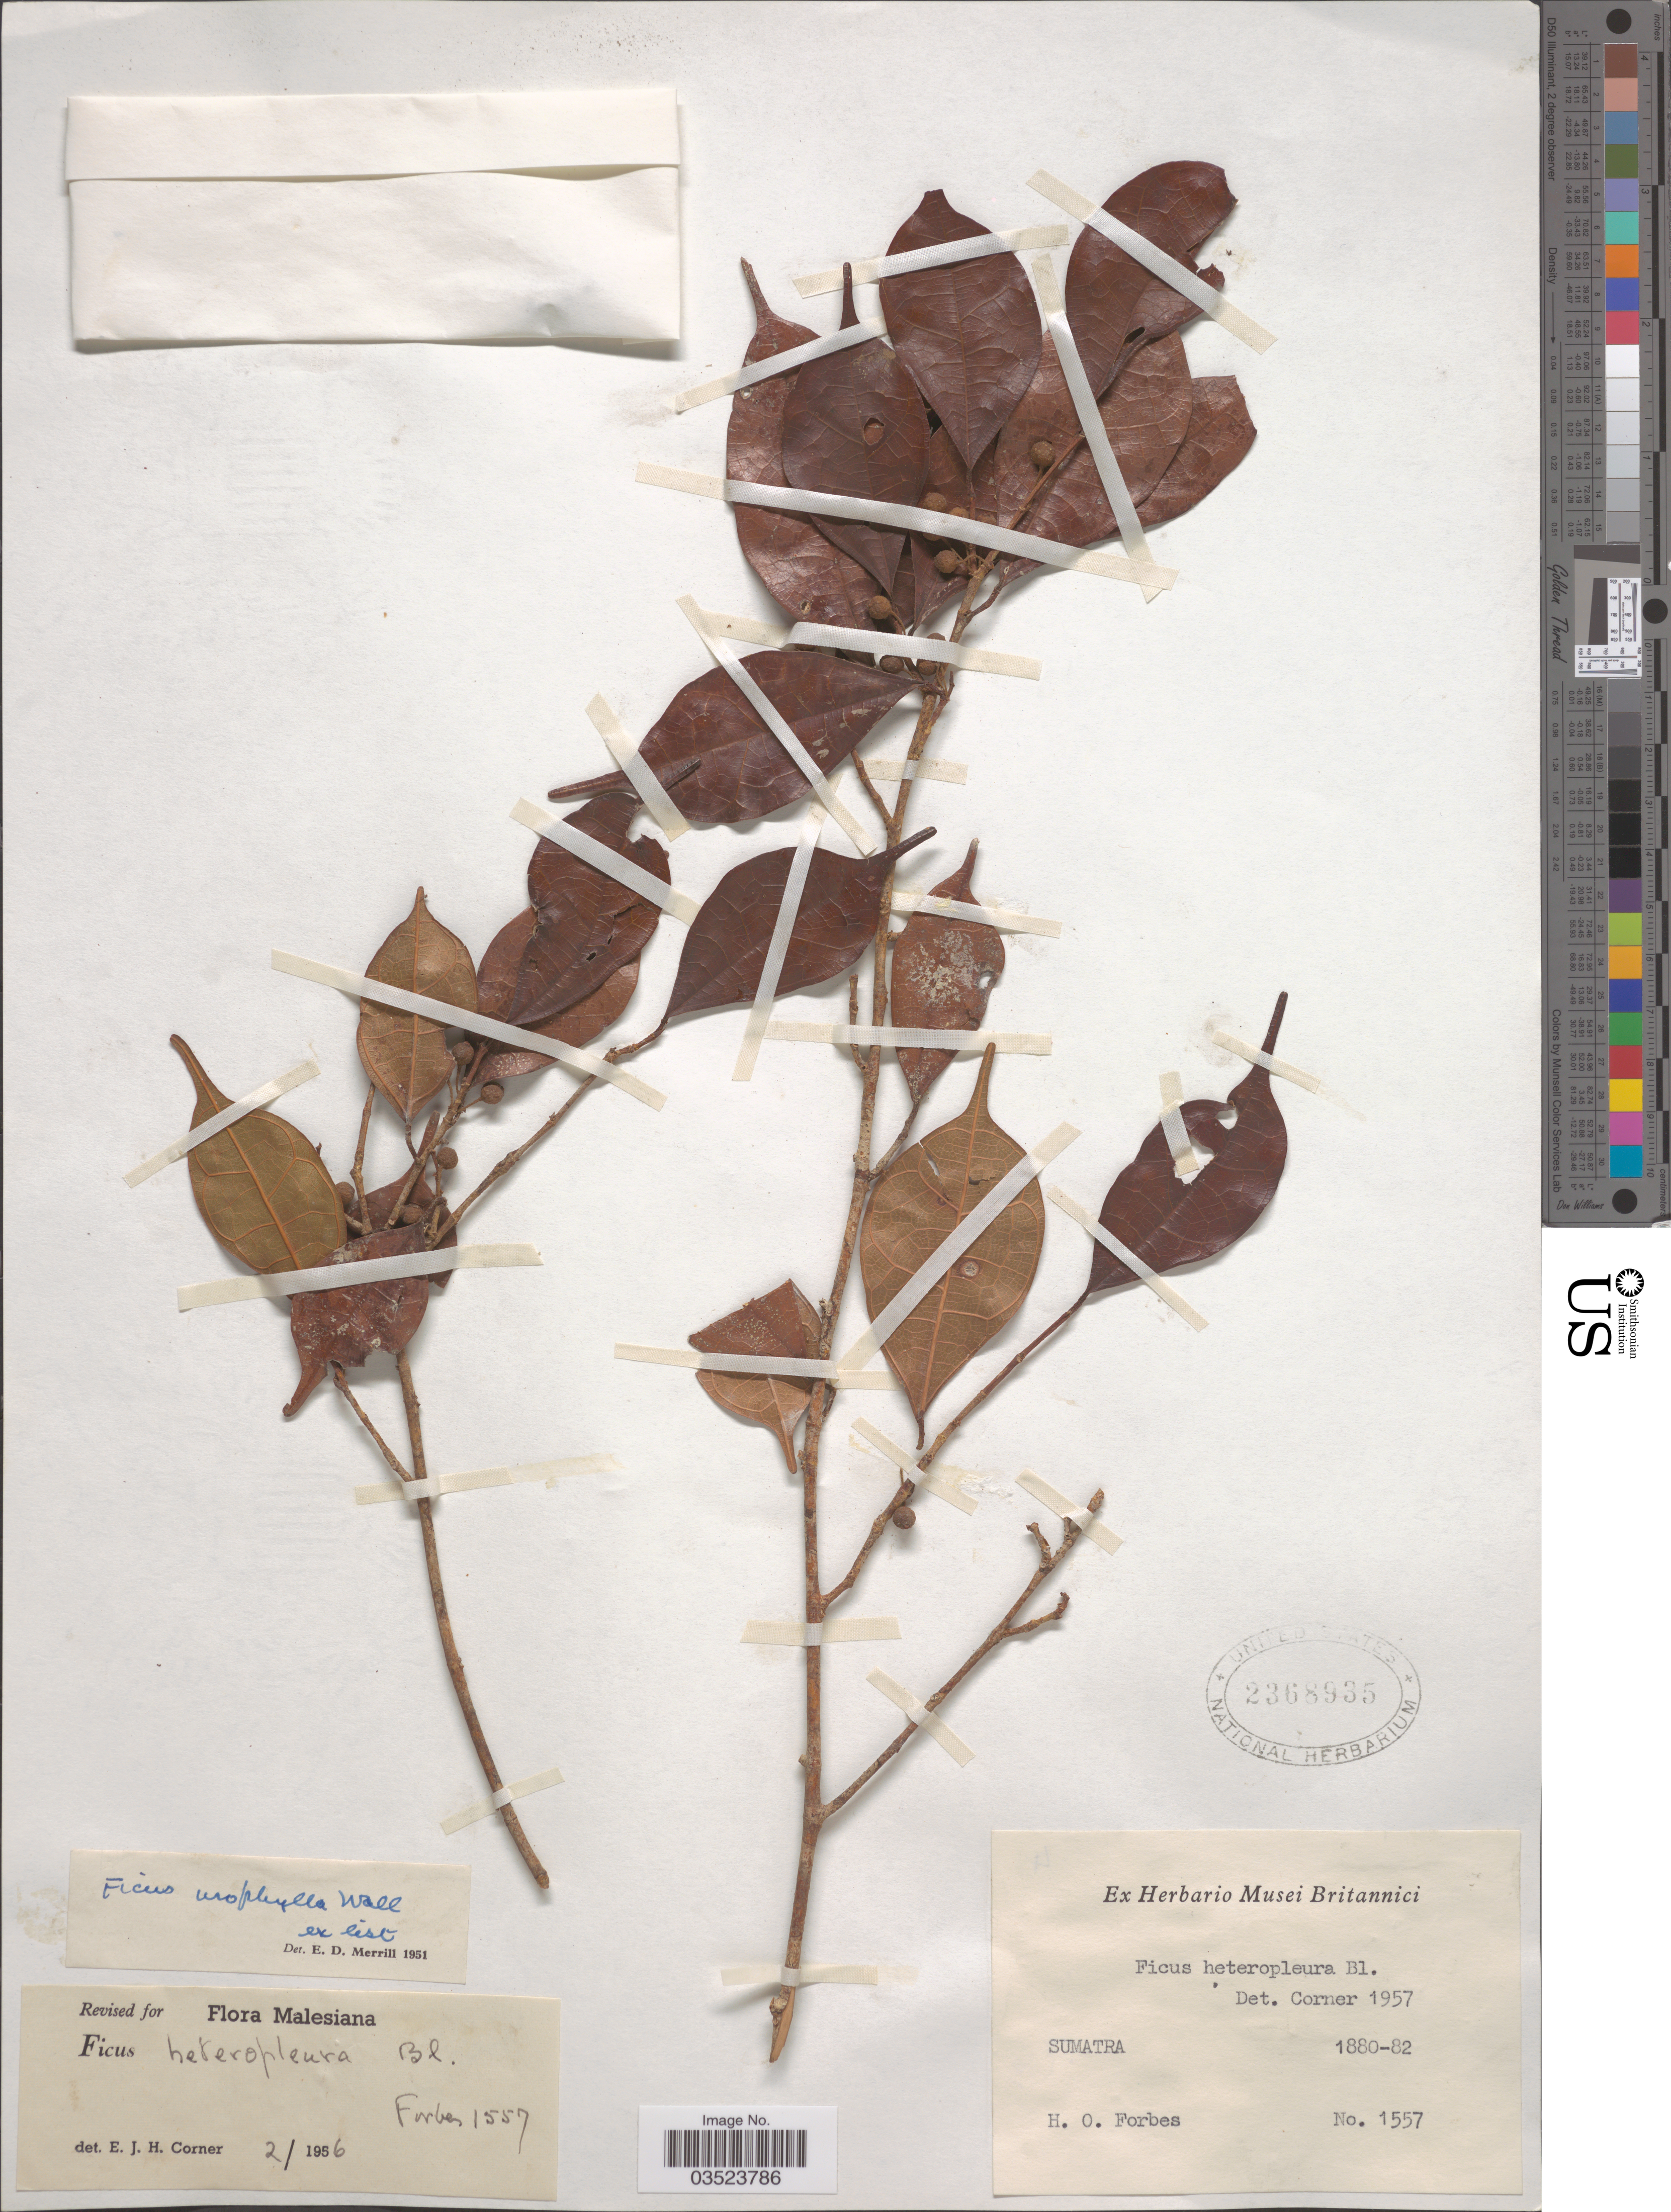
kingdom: Plantae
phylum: Tracheophyta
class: Magnoliopsida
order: Rosales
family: Moraceae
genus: Ficus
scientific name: Ficus heteropleura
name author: Blume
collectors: H. O. Forbes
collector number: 1557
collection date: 1880/1882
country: Indonesia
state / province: Sumatra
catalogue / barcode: US 2368935